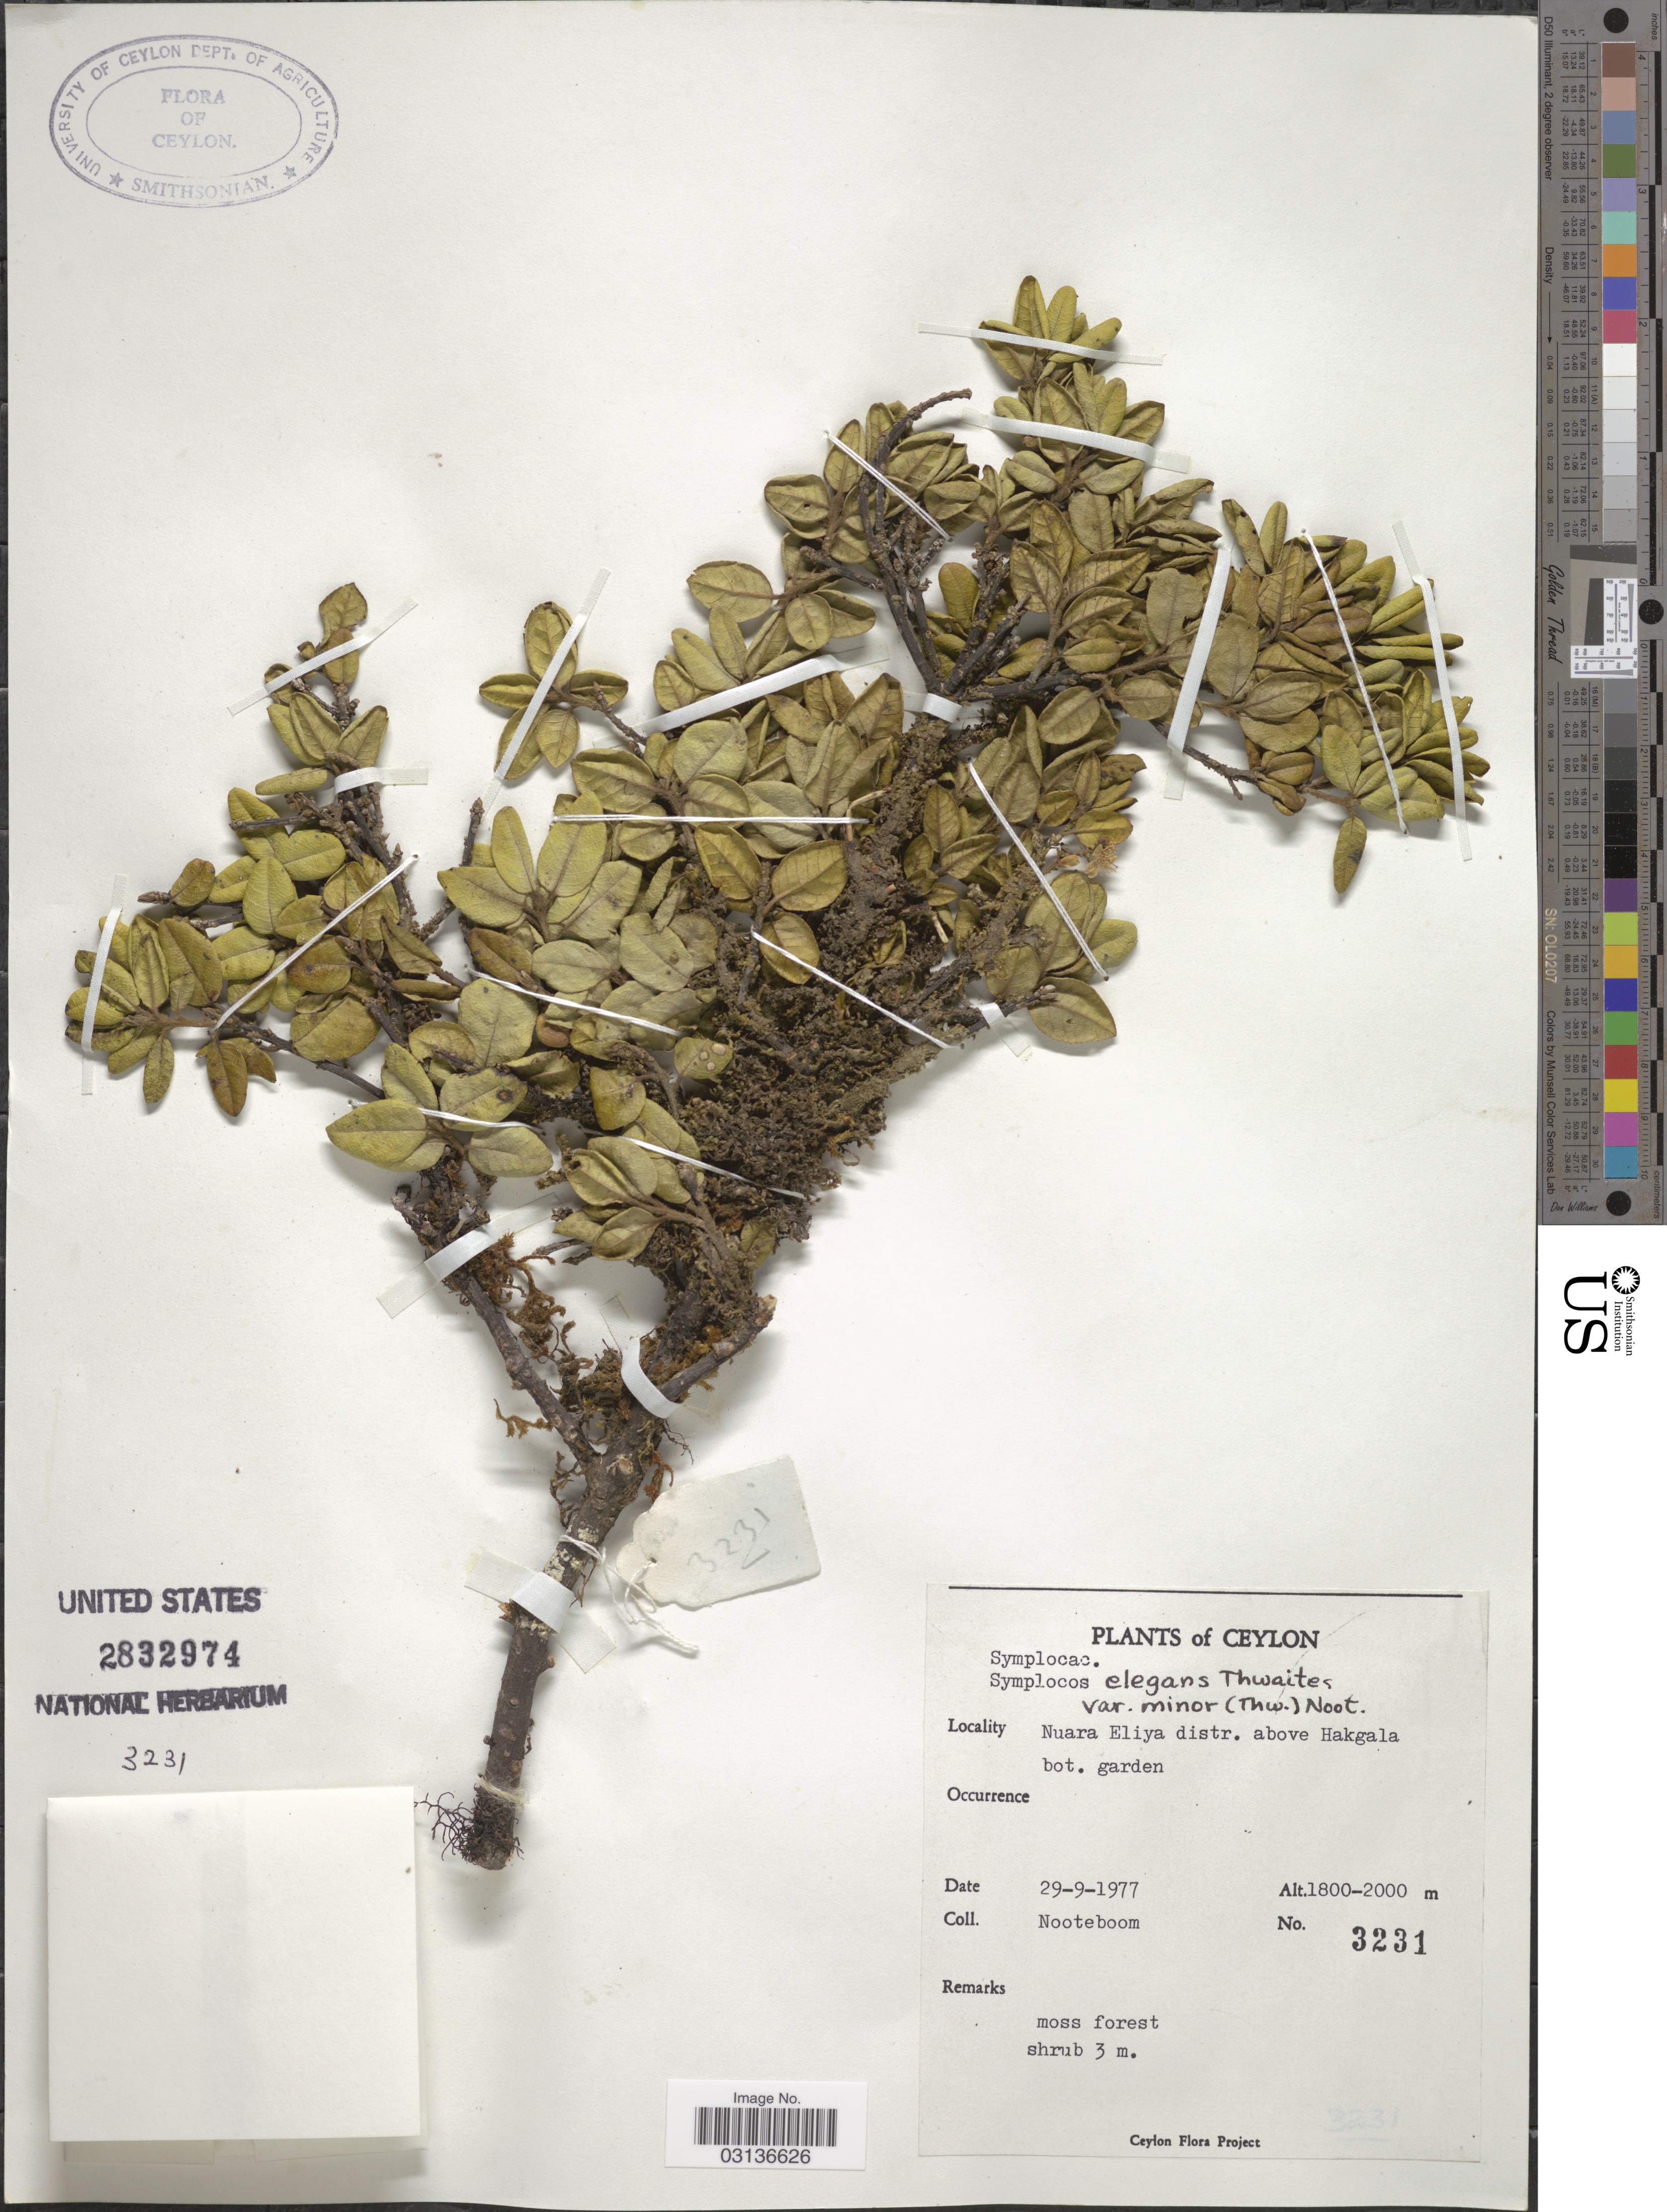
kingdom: Plantae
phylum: Tracheophyta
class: Magnoliopsida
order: Ericales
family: Symplocaceae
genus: Symplocos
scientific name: Symplocos elegans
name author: Thwaites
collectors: Nooteboom, --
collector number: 3231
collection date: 1977-09-29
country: Sri Lanka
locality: Ceylon. Nuara Eliya distr. above Hakgala bot. garden.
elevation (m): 1800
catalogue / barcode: US 2832974